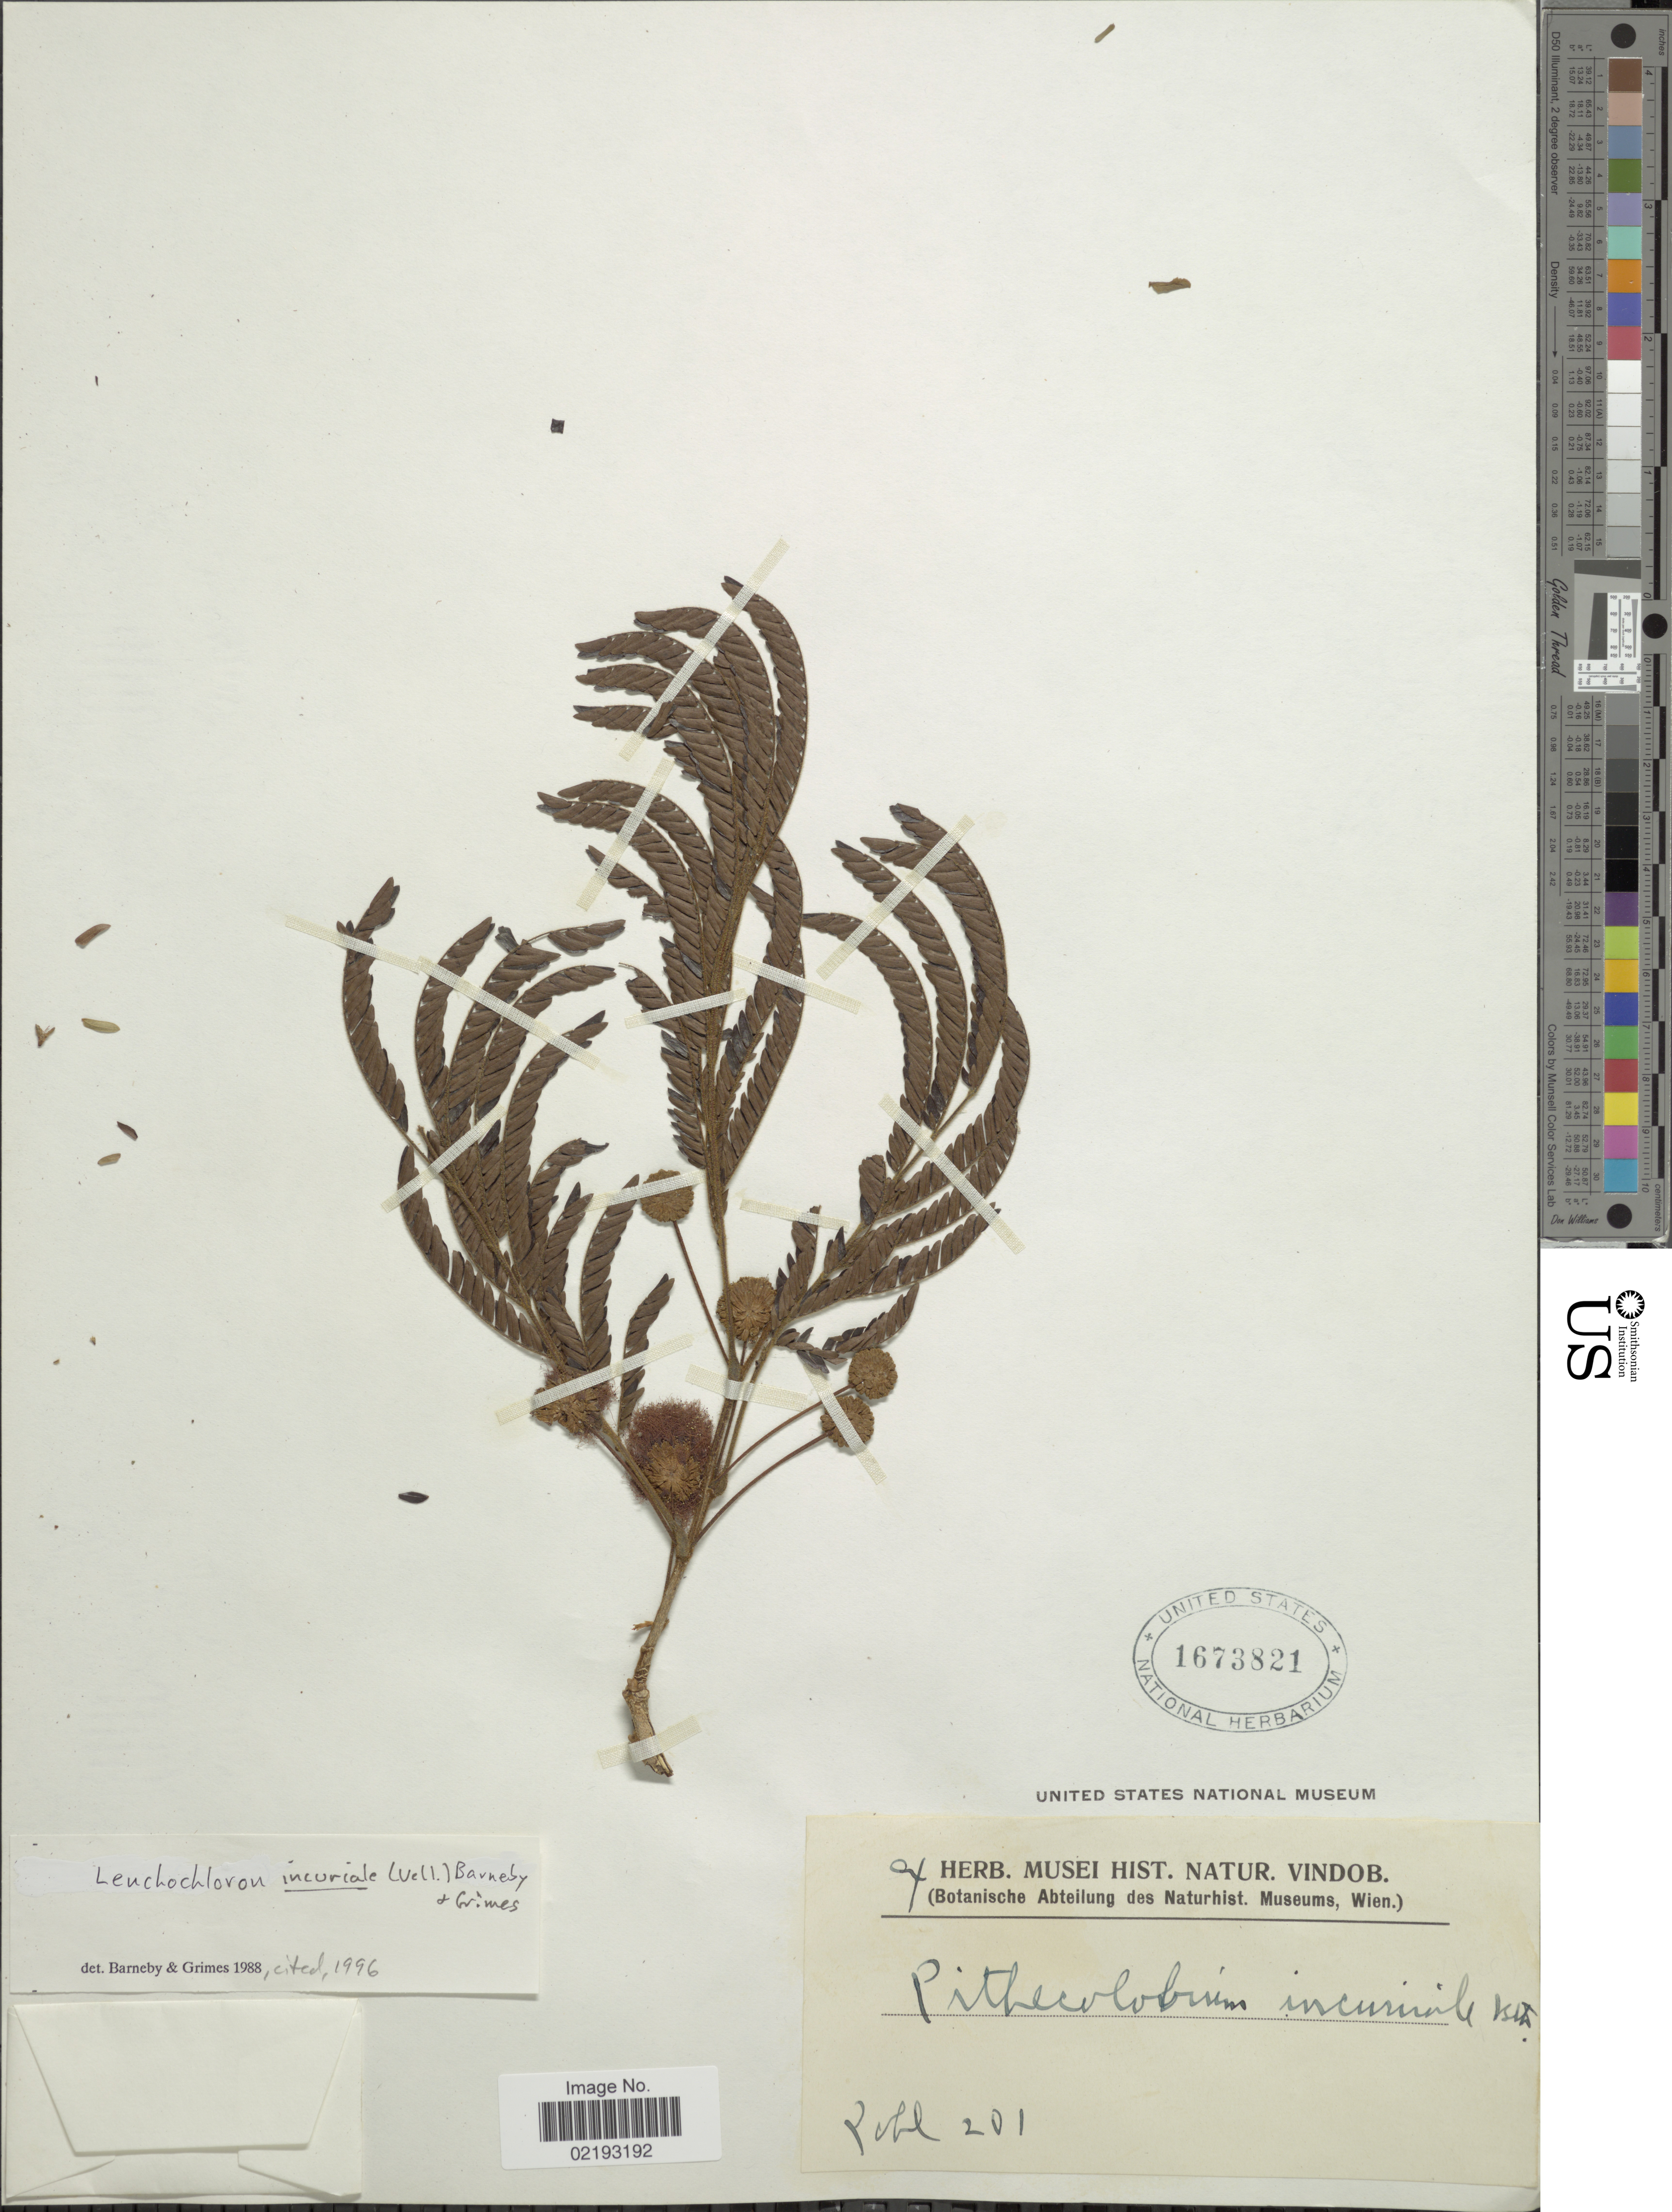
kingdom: Plantae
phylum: Tracheophyta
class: Magnoliopsida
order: Fabales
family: Fabaceae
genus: Leucochloron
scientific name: Leucochloron incuriale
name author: (Vell.) Barneby & J.W. Grimes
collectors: -- Pohl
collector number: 201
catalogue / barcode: US 1673821